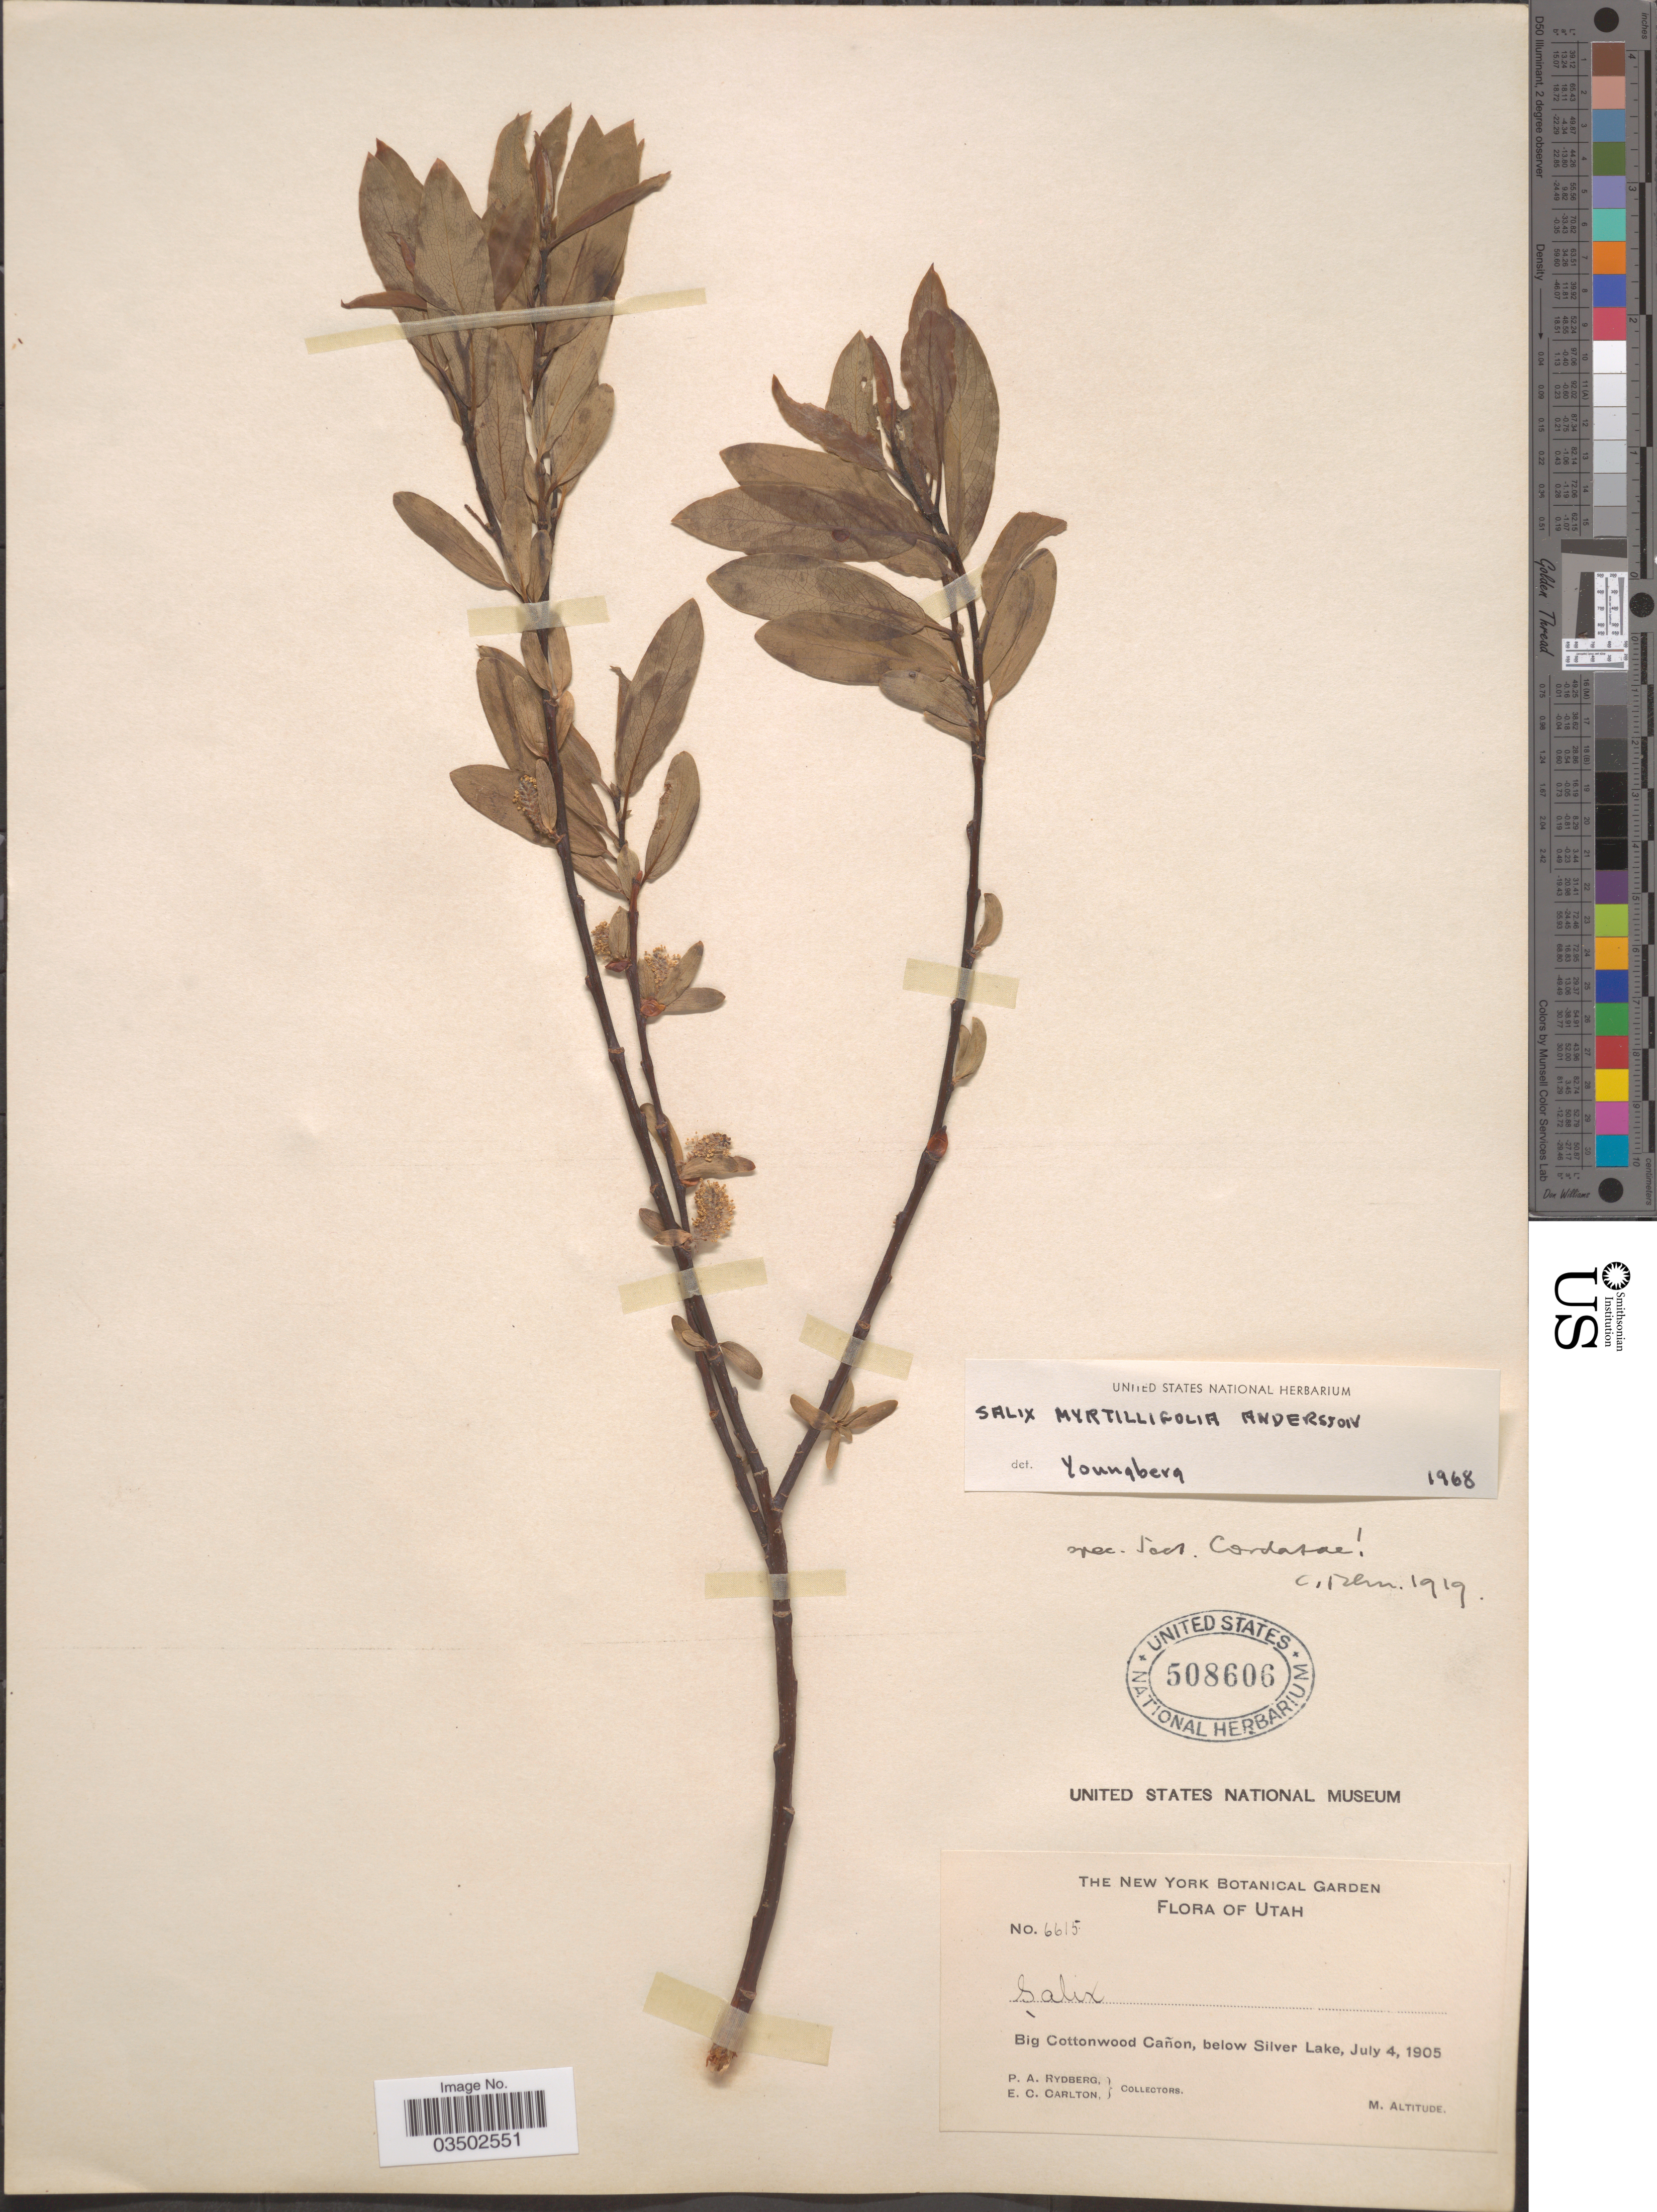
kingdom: Plantae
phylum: Tracheophyta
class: Magnoliopsida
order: Malpighiales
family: Salicaceae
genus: Salix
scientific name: Salix pseudocordata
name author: (Andersson) Andersson ex Rydb.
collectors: P. A. Rydberg & E. Carlton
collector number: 6615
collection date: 1905-07-04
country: United States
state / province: Utah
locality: Big Cottonwood Cañon, below Silver Lake.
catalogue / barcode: US 508606